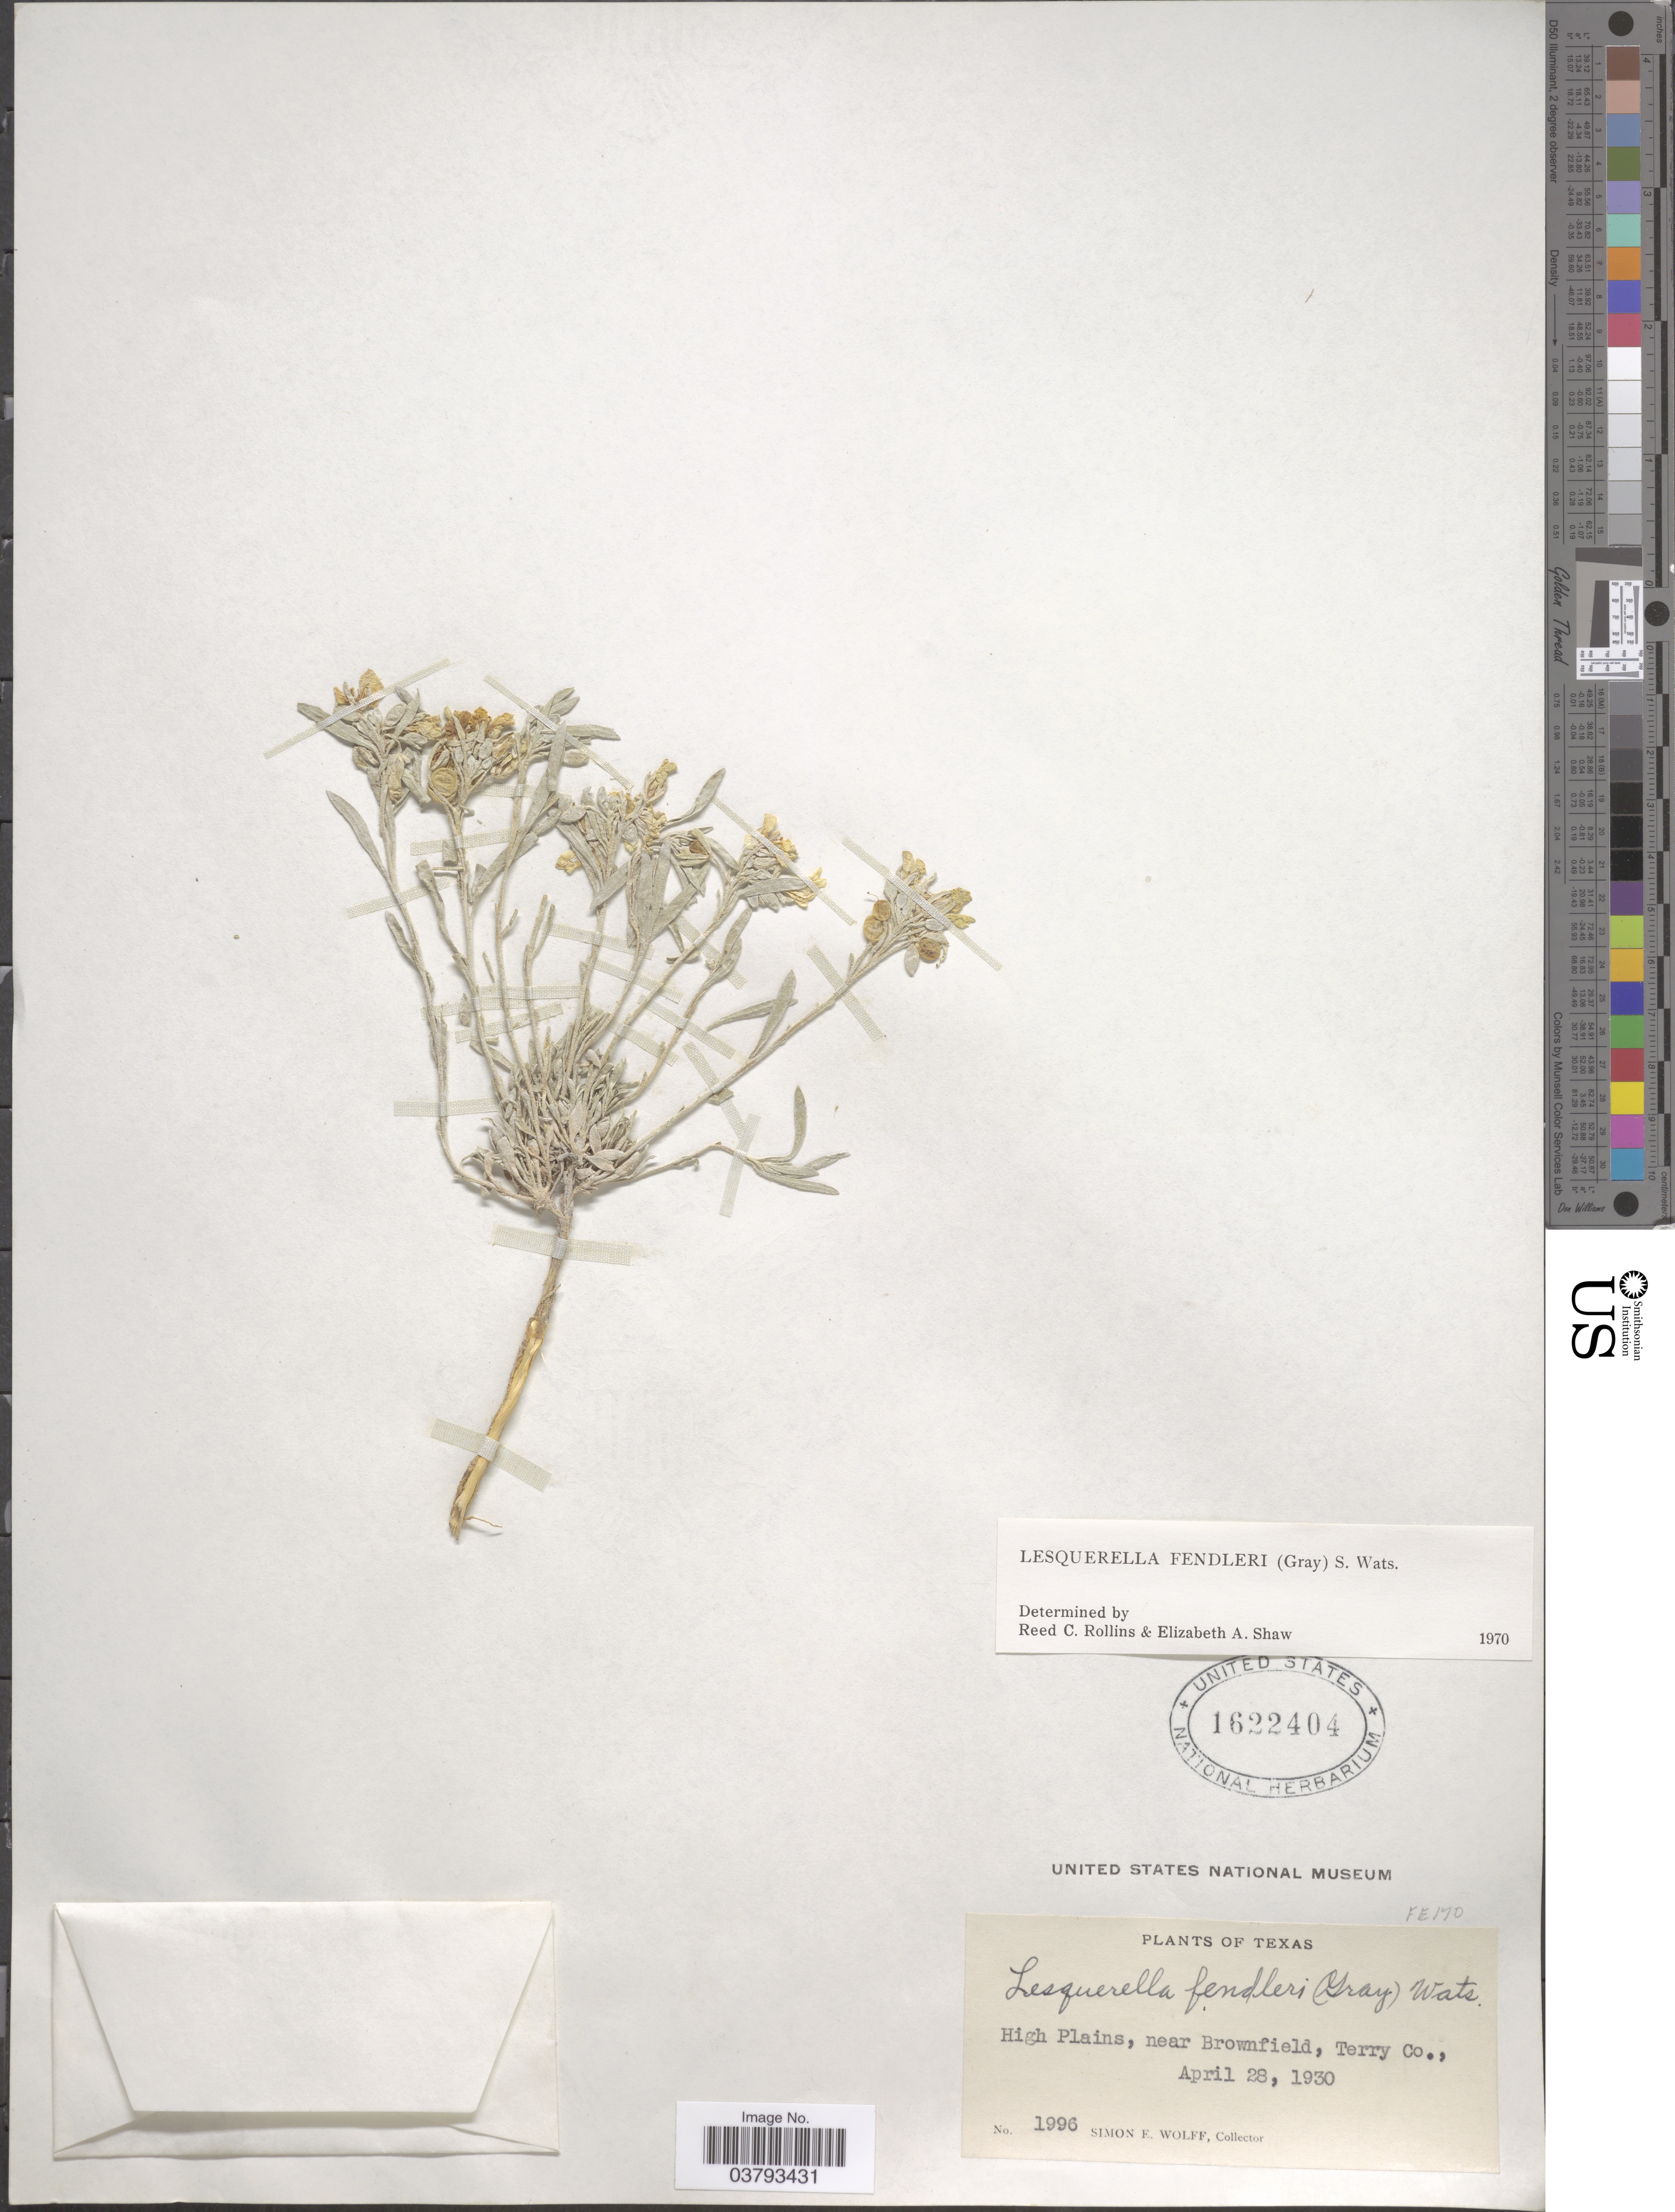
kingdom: Plantae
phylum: Tracheophyta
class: Magnoliopsida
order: Brassicales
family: Brassicaceae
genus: Lesquerella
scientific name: Lesquerella fendleri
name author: (A. Gray) S. Watson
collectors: S. E. Wolff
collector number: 1996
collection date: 1930-04-28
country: United States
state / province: Texas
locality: High Plains, near Brownfield, Terry Co.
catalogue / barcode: US 1622404